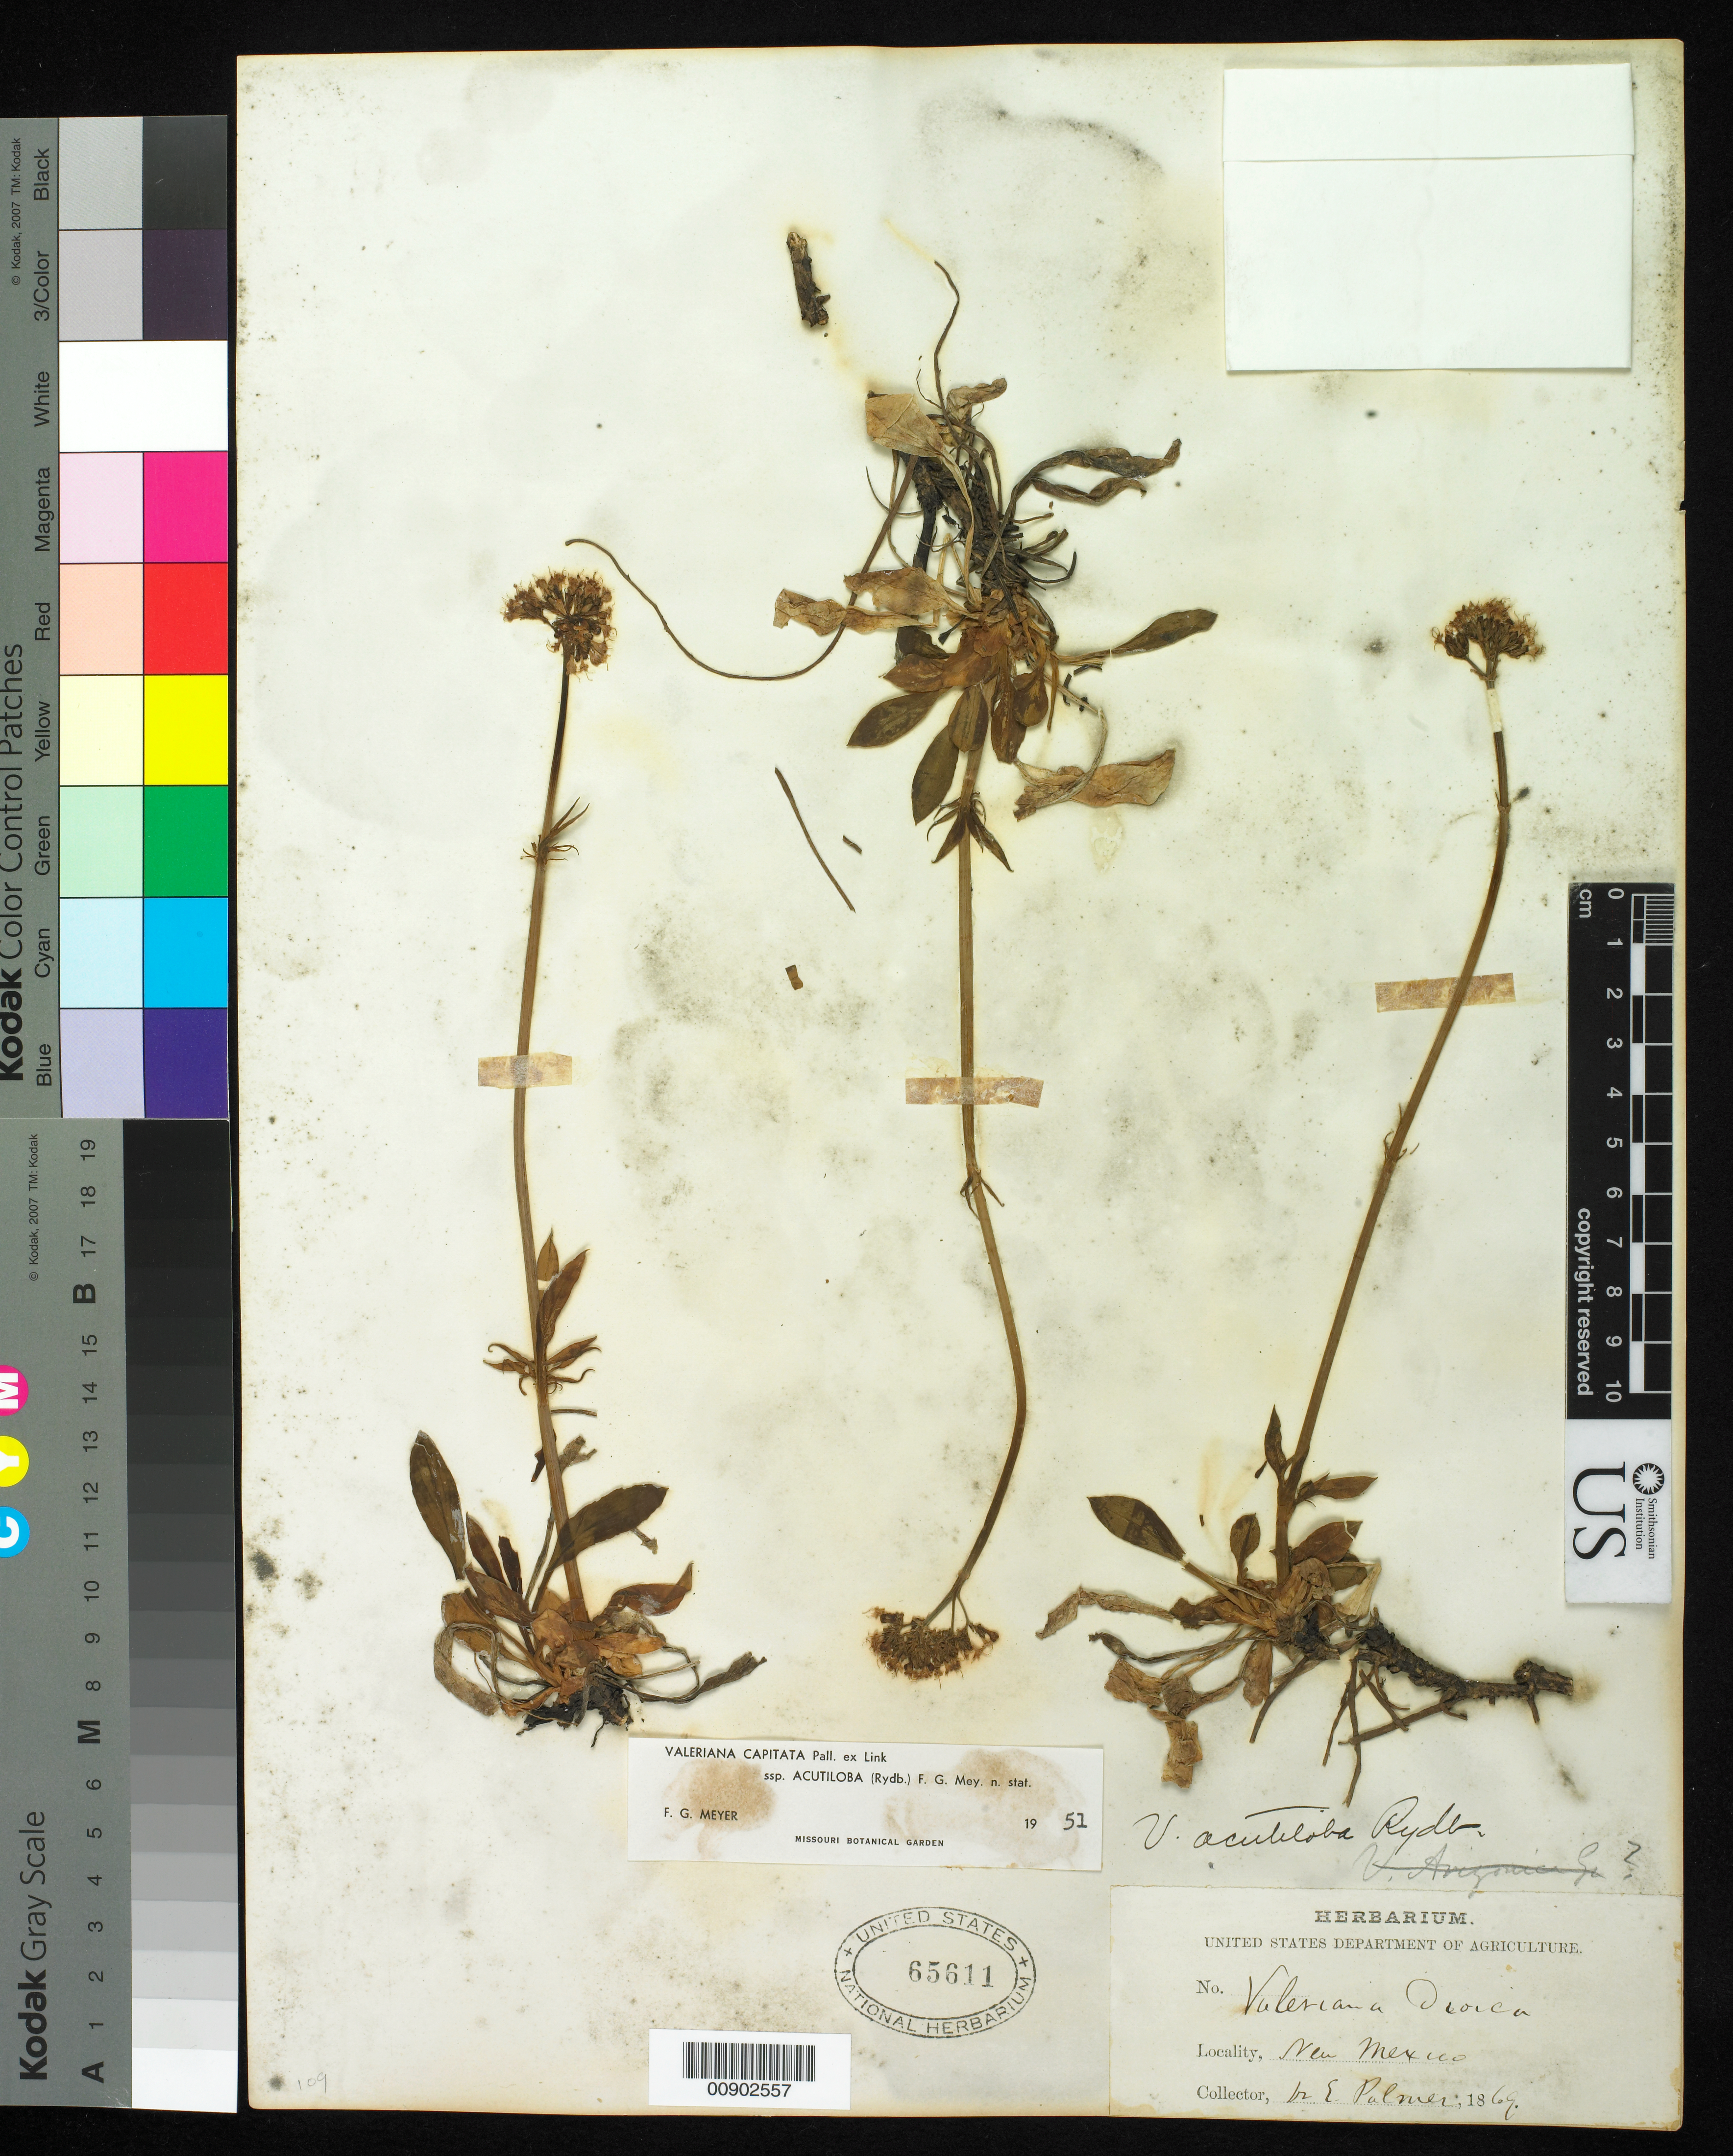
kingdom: Plantae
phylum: Tracheophyta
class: Magnoliopsida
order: Dipsacales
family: Caprifoliaceae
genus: Valeriana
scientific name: Valeriana capitata subsp. acutiloba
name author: Pall. ex Link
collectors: E. Palmer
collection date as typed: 1869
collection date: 1869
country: United States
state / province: New Mexico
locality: New Mexico.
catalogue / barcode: US 65611